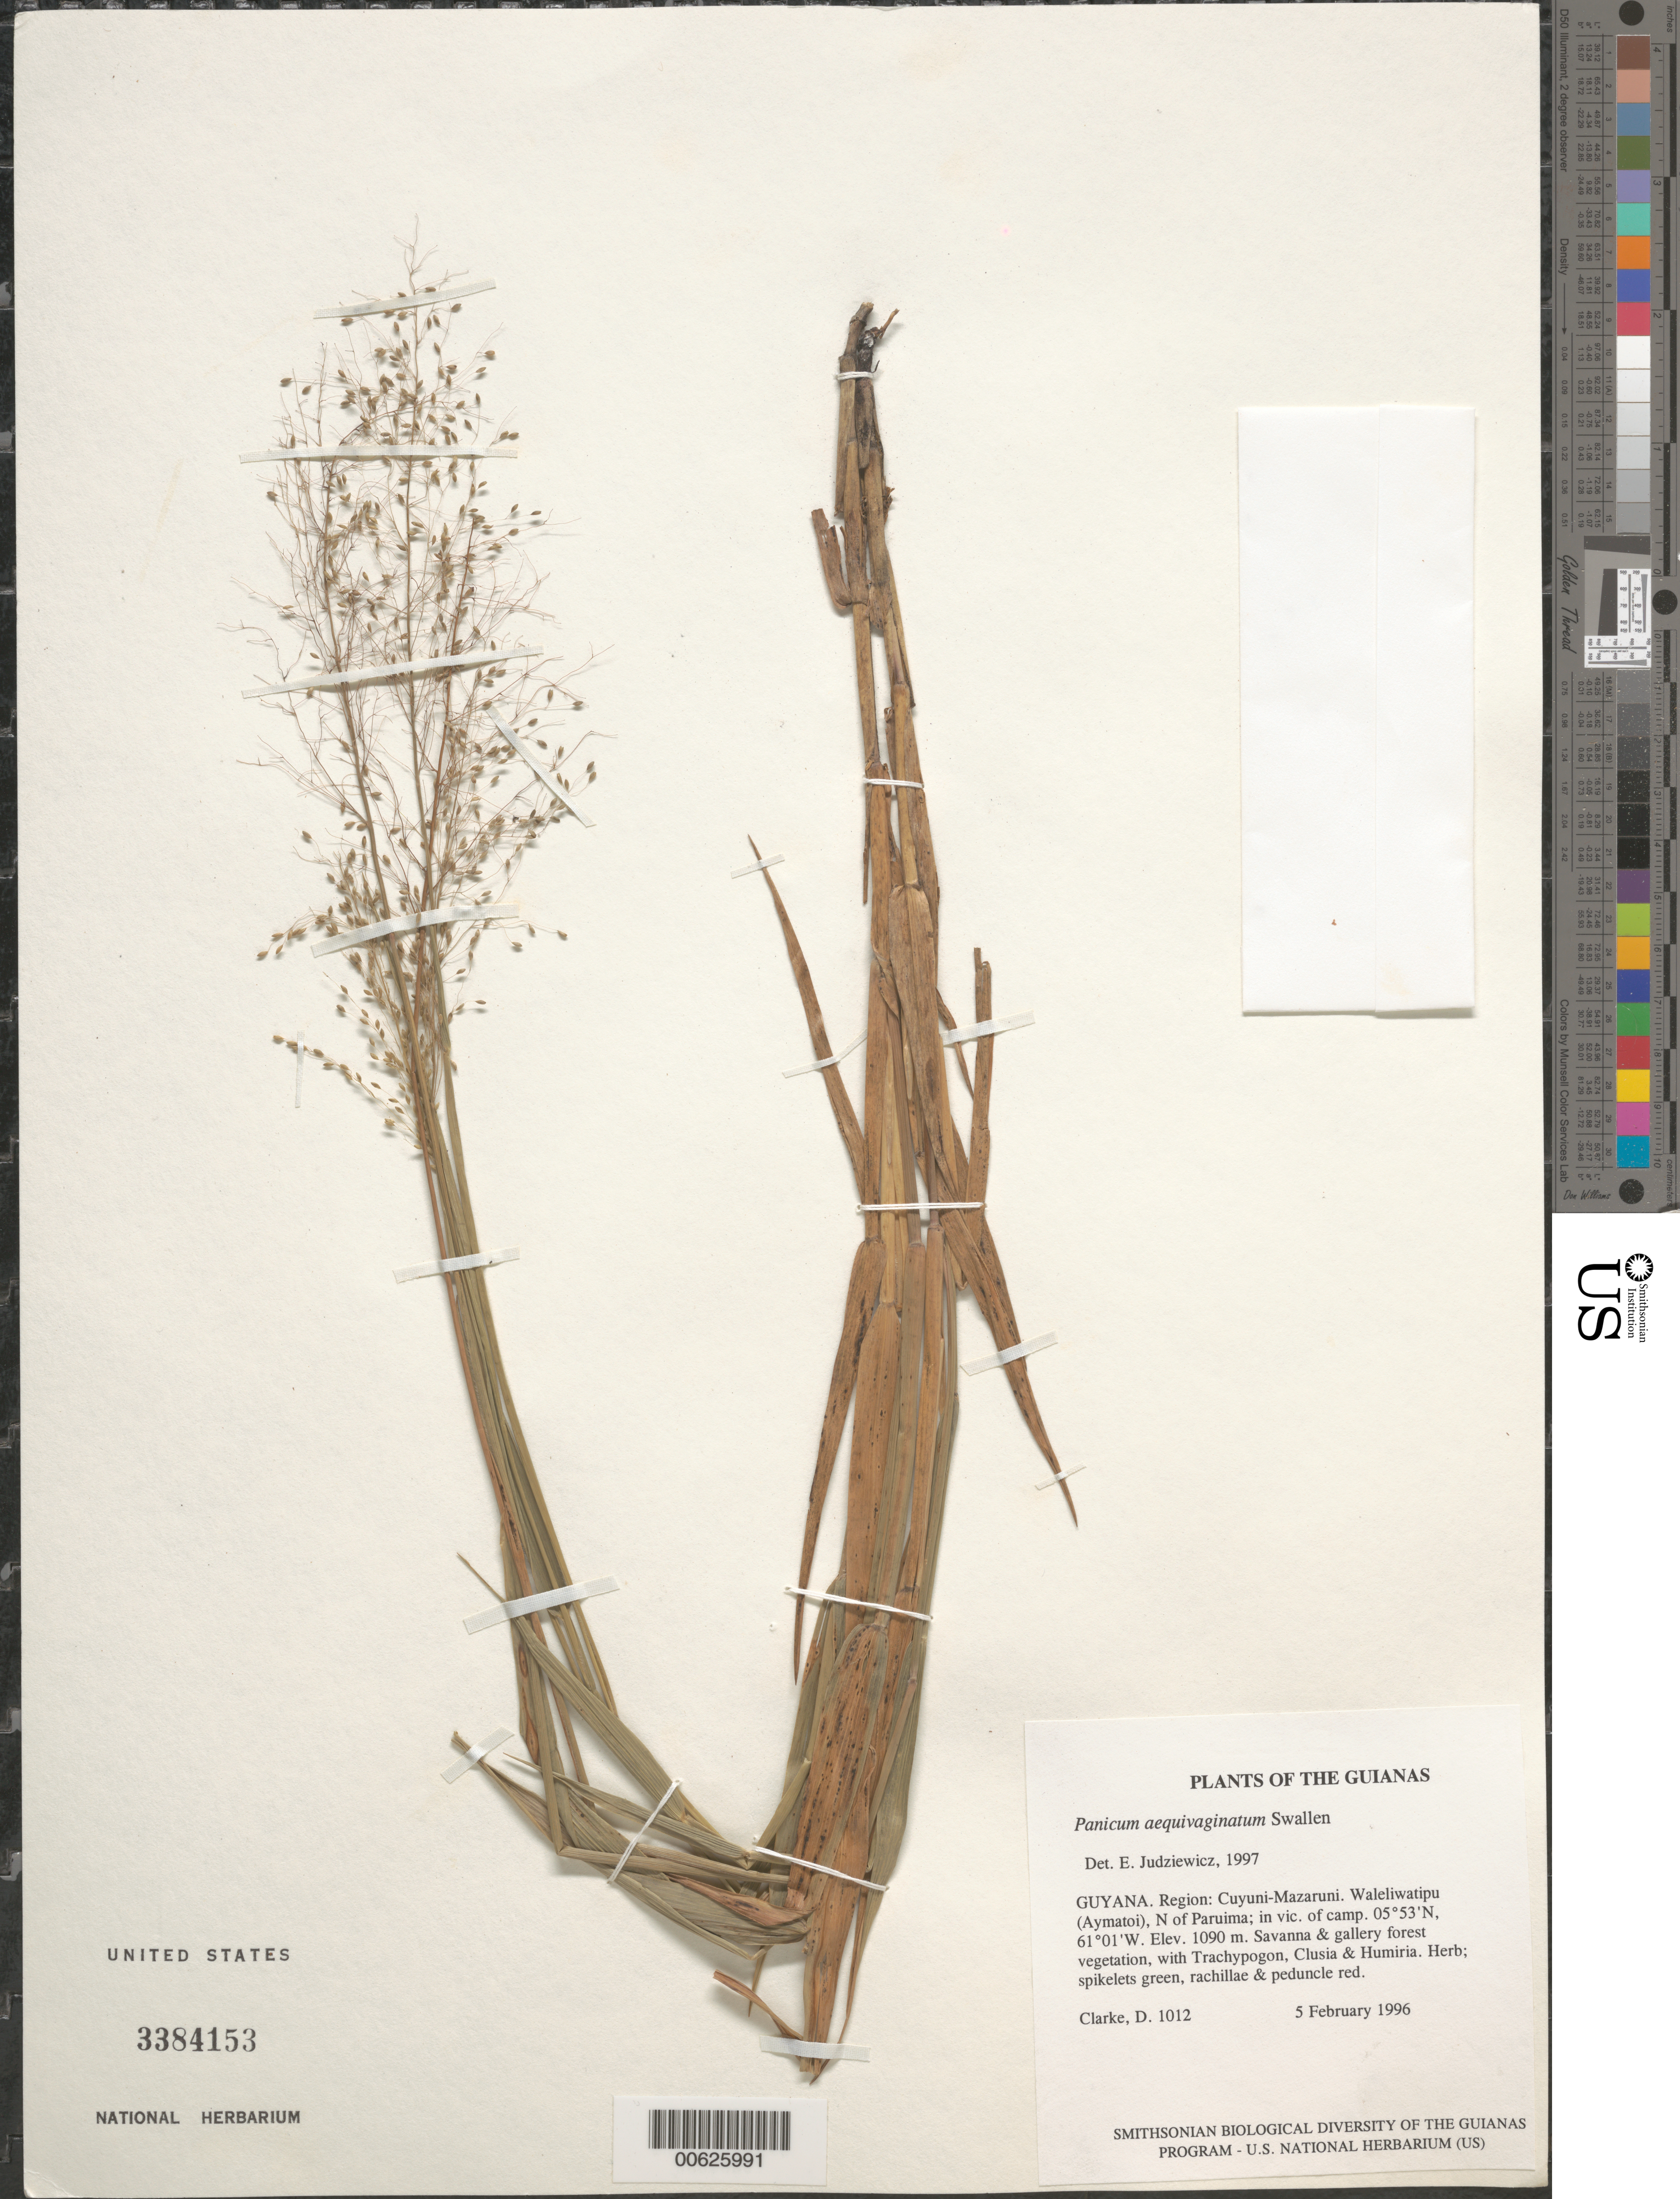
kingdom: Plantae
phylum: Tracheophyta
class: Liliopsida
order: Poales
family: Poaceae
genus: Panicum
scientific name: Panicum aequivaginatum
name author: Swallen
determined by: Judziewicz, E. J.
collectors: H. D. Clarke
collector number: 1012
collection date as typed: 5 February 1996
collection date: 1996-02-05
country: Guyana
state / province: Cuyuni-Mazaruni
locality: Waleliwatipu (Aymatoi), N of Paruima; in vic. of camp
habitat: Savanna & gallery forest vegetation, with Trachypogon, Clusia & Humiria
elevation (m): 1090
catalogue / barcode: US 3384153